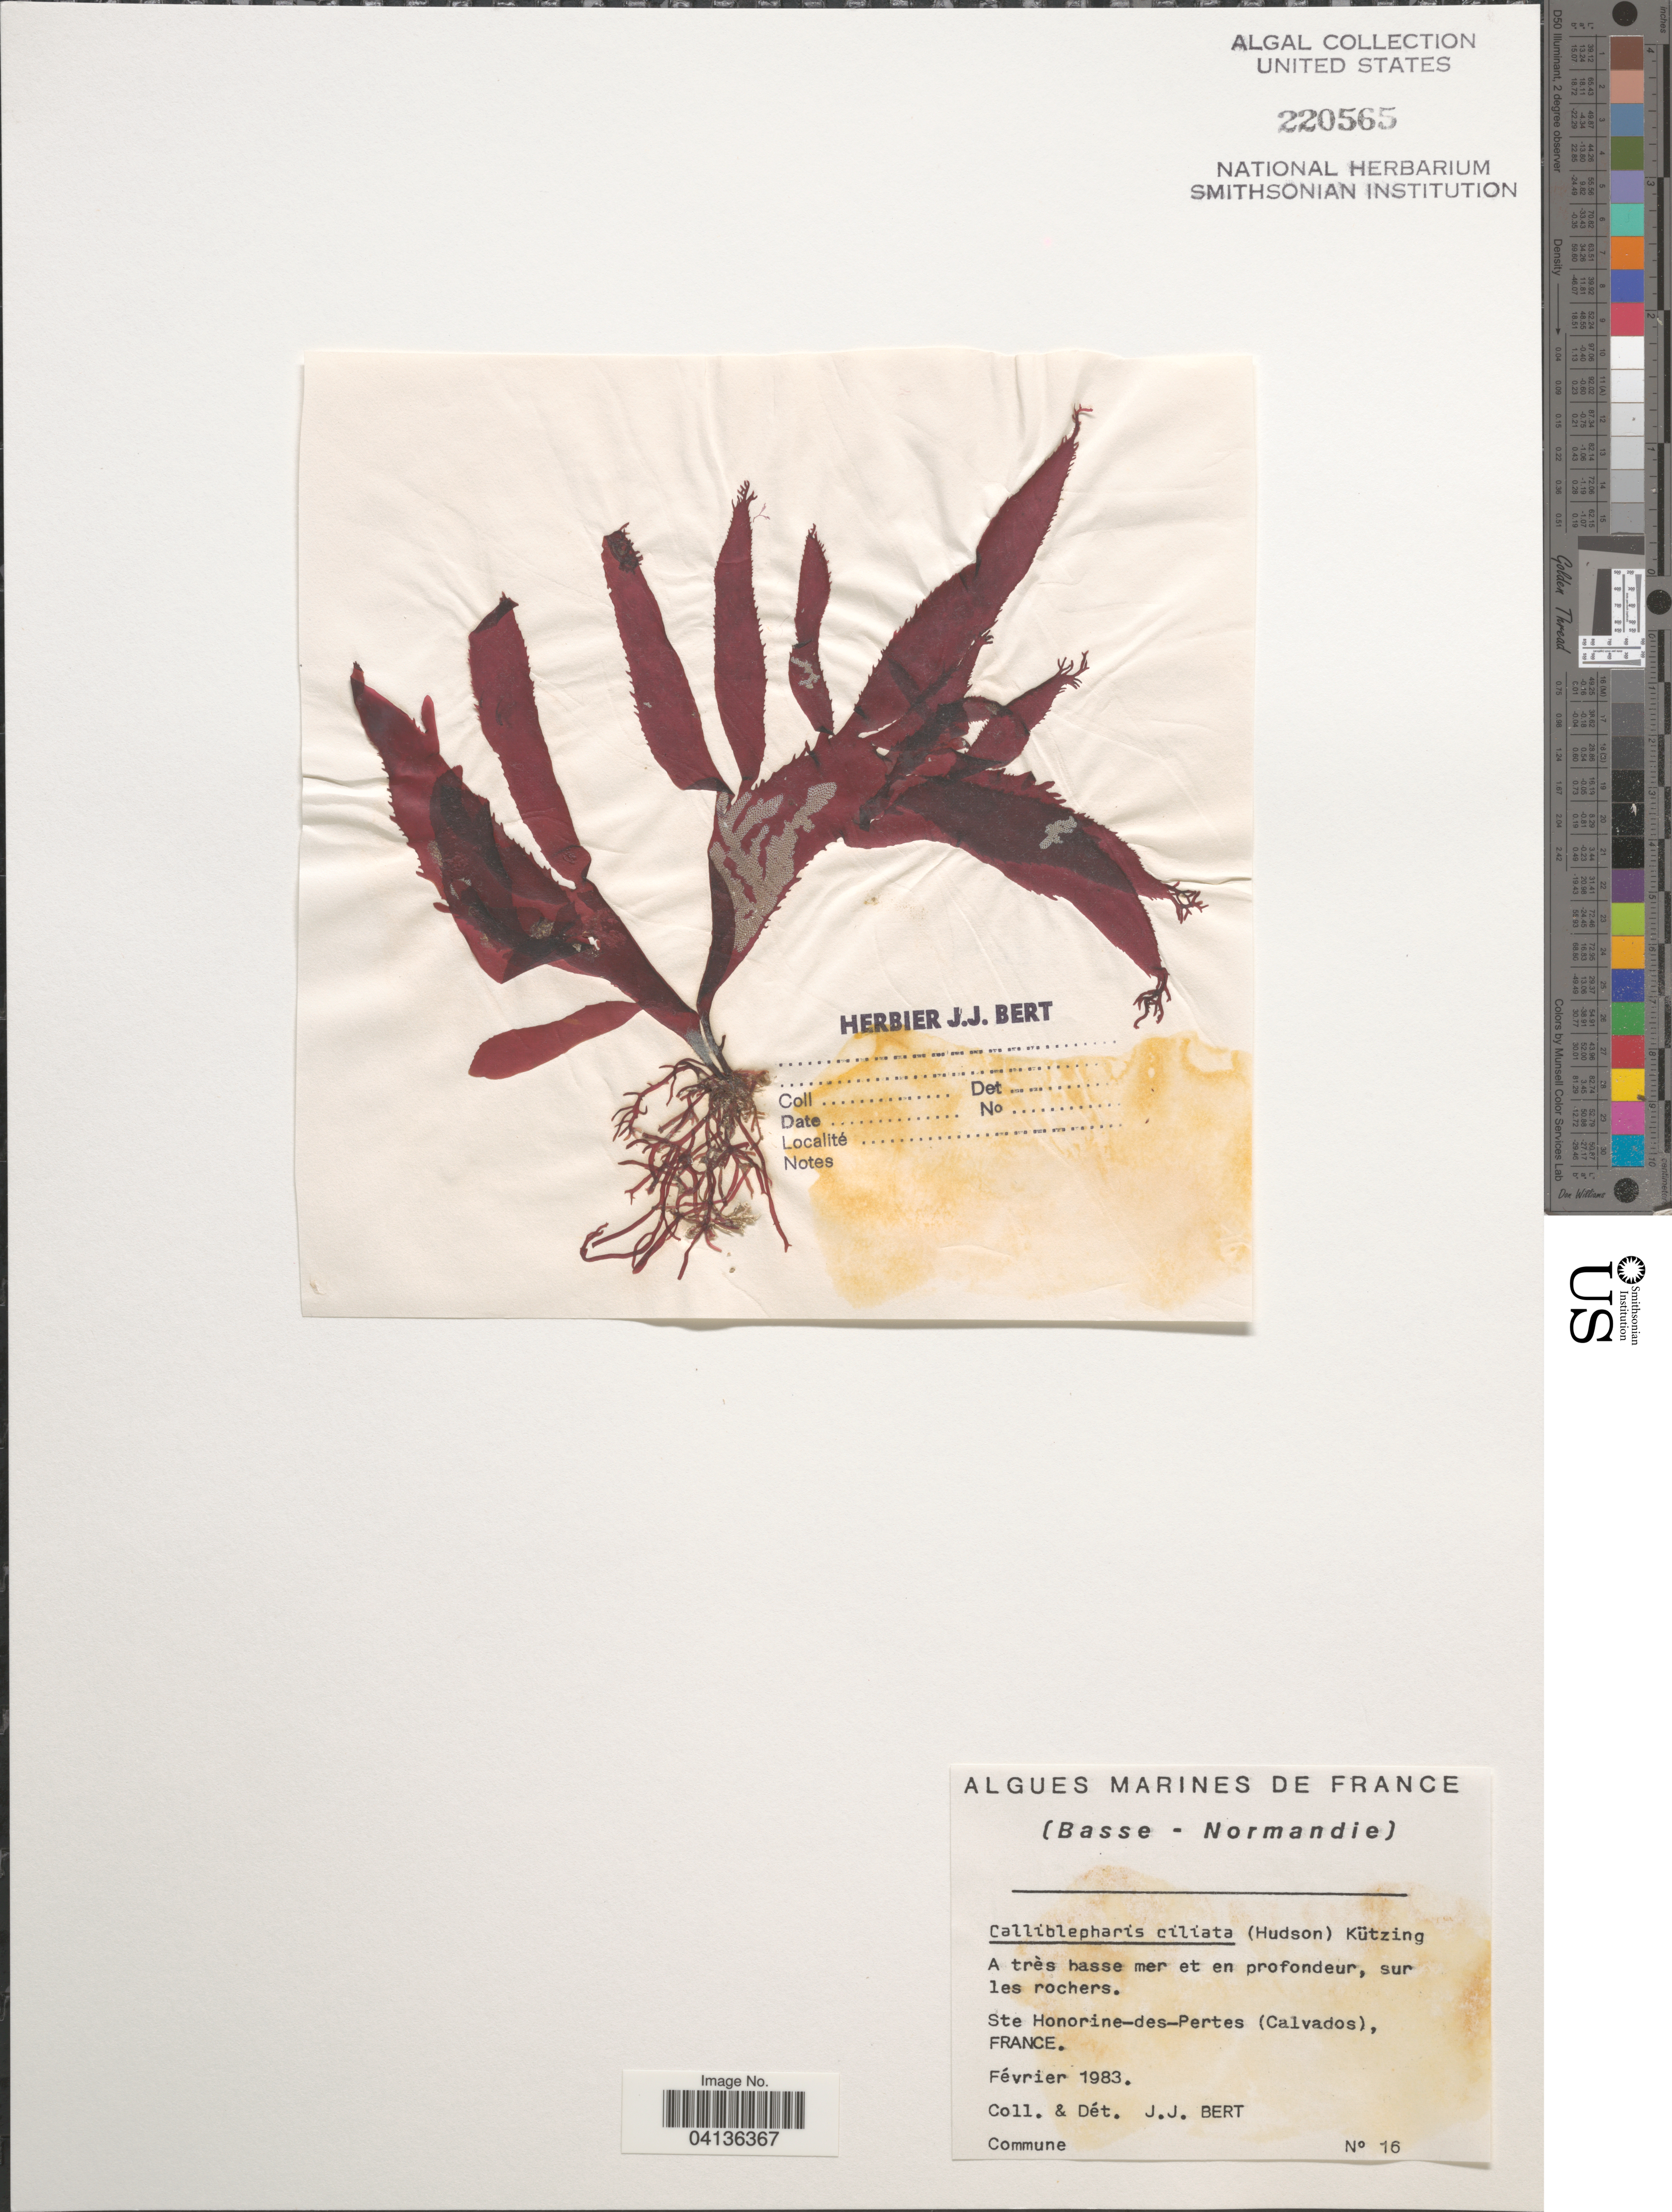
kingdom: Plantae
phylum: Rhodophyta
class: Florideophyceae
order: Gigartinales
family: Cystocloniaceae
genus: Calliblepharis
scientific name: Calliblepharis ciliata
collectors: J. Bert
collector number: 16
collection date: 1983-02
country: France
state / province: Normandie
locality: Ste Honorine-des-Pertes (Calvados).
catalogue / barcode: US 220565